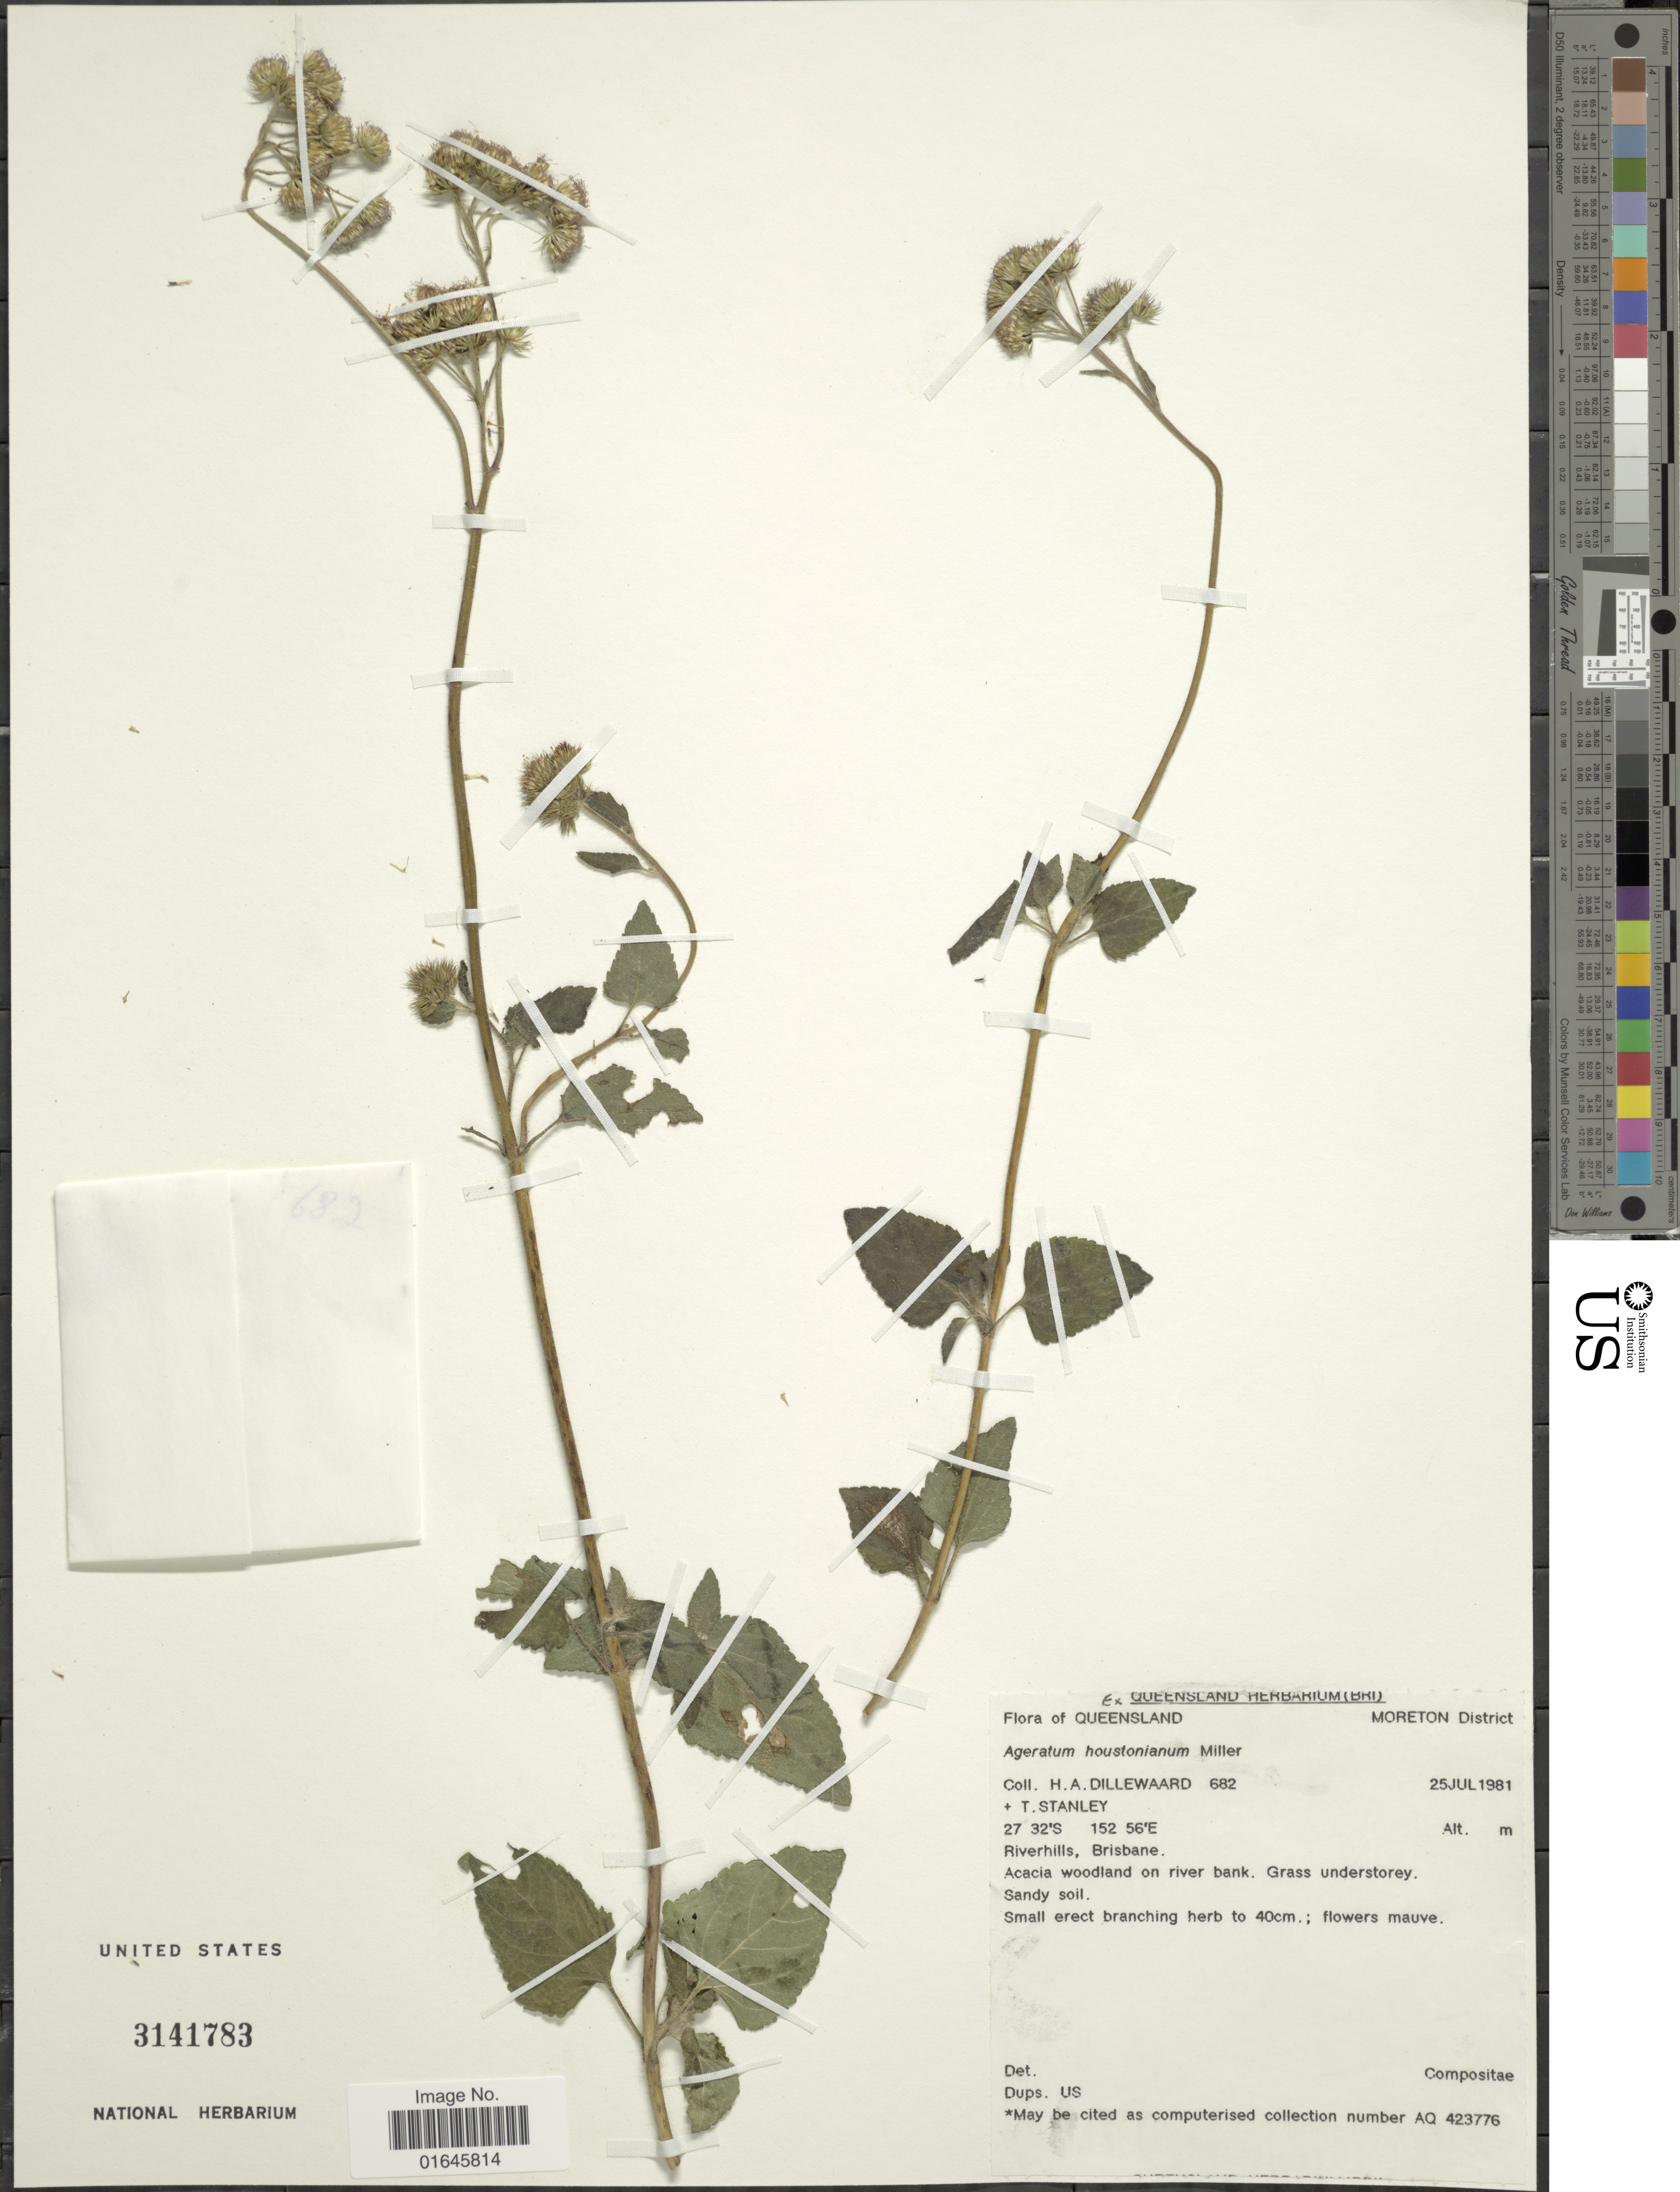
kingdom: Plantae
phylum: Tracheophyta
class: Magnoliopsida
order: Asterales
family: Asteraceae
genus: Ageratum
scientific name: Ageratum conyzoides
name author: L.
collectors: H. Dillewaard & T. Stanley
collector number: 682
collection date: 1981-07-27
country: Australia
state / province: Queensland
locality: Riverhills, Brisbane, Acacia woodland on river bank, Moreton District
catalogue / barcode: US 3141783